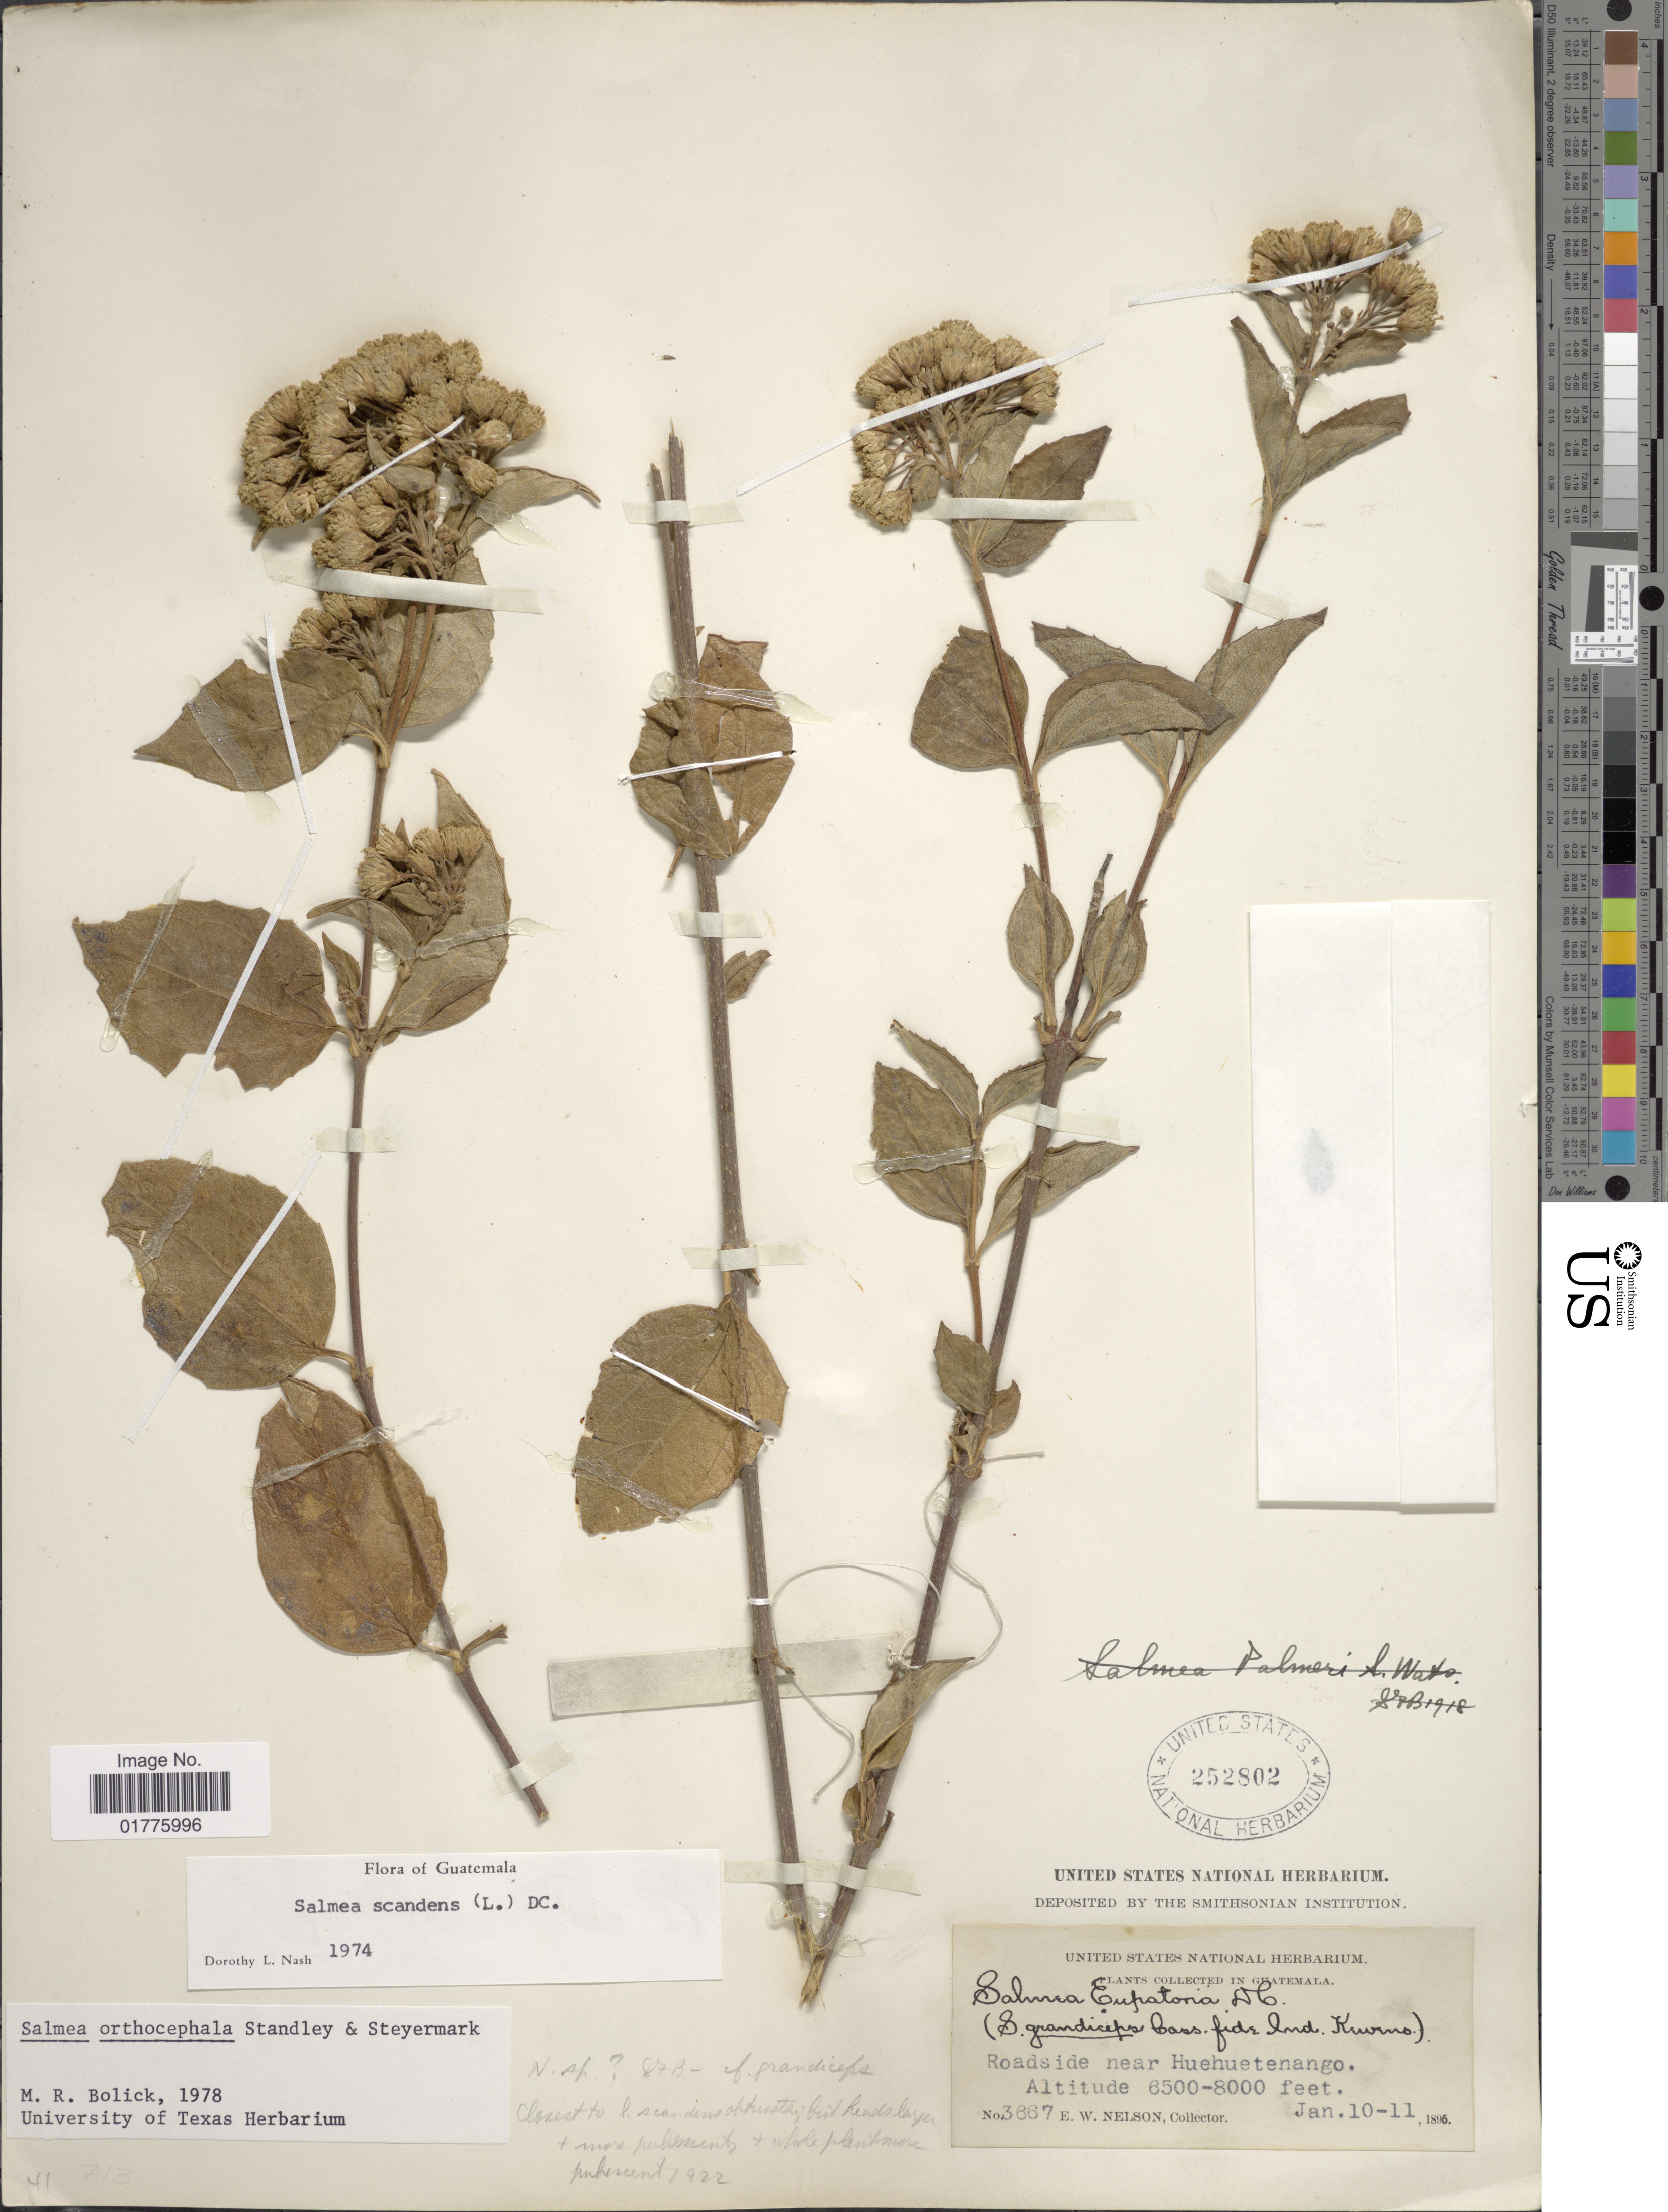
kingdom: Plantae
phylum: Tracheophyta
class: Magnoliopsida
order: Asterales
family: Asteraceae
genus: Salmea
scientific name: Salmea orthocephala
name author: Standl. & Steyerm.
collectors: E. W. Nelson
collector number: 3667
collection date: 1895-01-10/1895-01-11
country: Guatemala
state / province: Huehuetenango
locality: Roadside near Huehuetenango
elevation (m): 1981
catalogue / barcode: US 252802